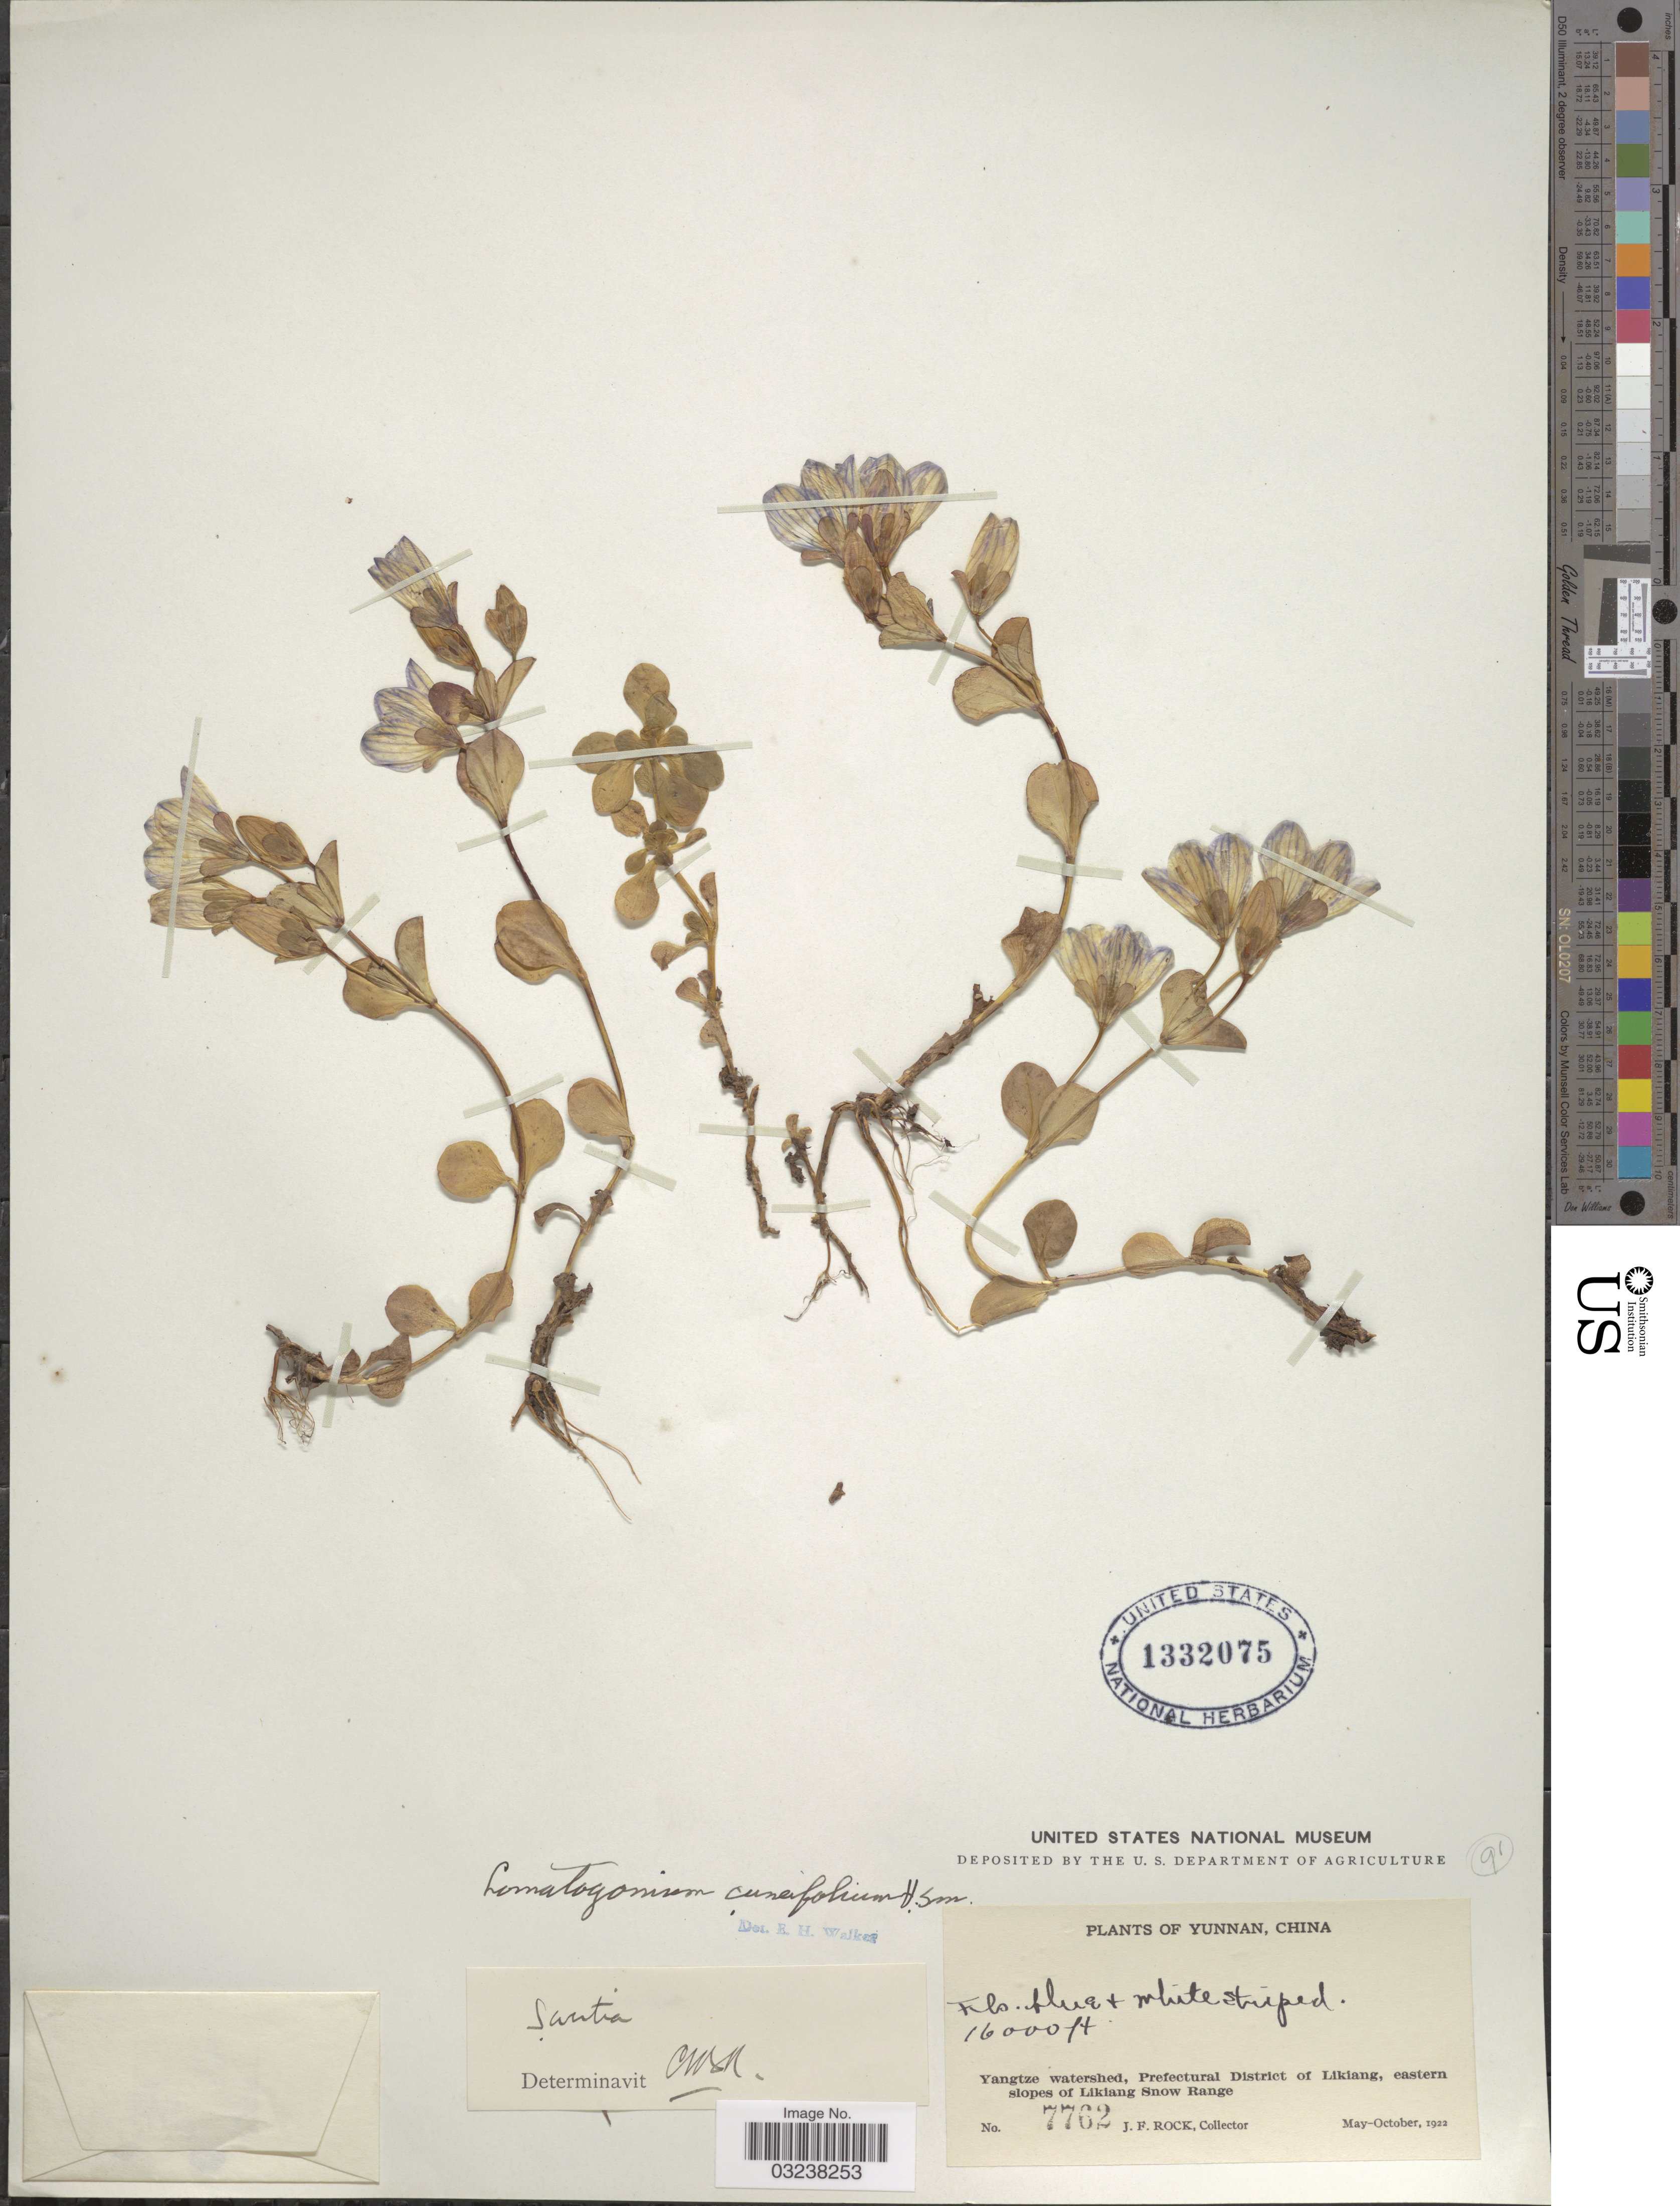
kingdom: Plantae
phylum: Tracheophyta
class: Magnoliopsida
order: Gentianales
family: Gentianaceae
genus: Lomatogonium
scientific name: Lomatogonium cuneifolium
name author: Herb. H. Sm.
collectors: J. Rock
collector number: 7762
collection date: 1922-05/1922-10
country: China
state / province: Yunnan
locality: Yangtze watershed, Prefectural District of Likiang, eastern slopes of Likiang Snow Range.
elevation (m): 4877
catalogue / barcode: US 1332075